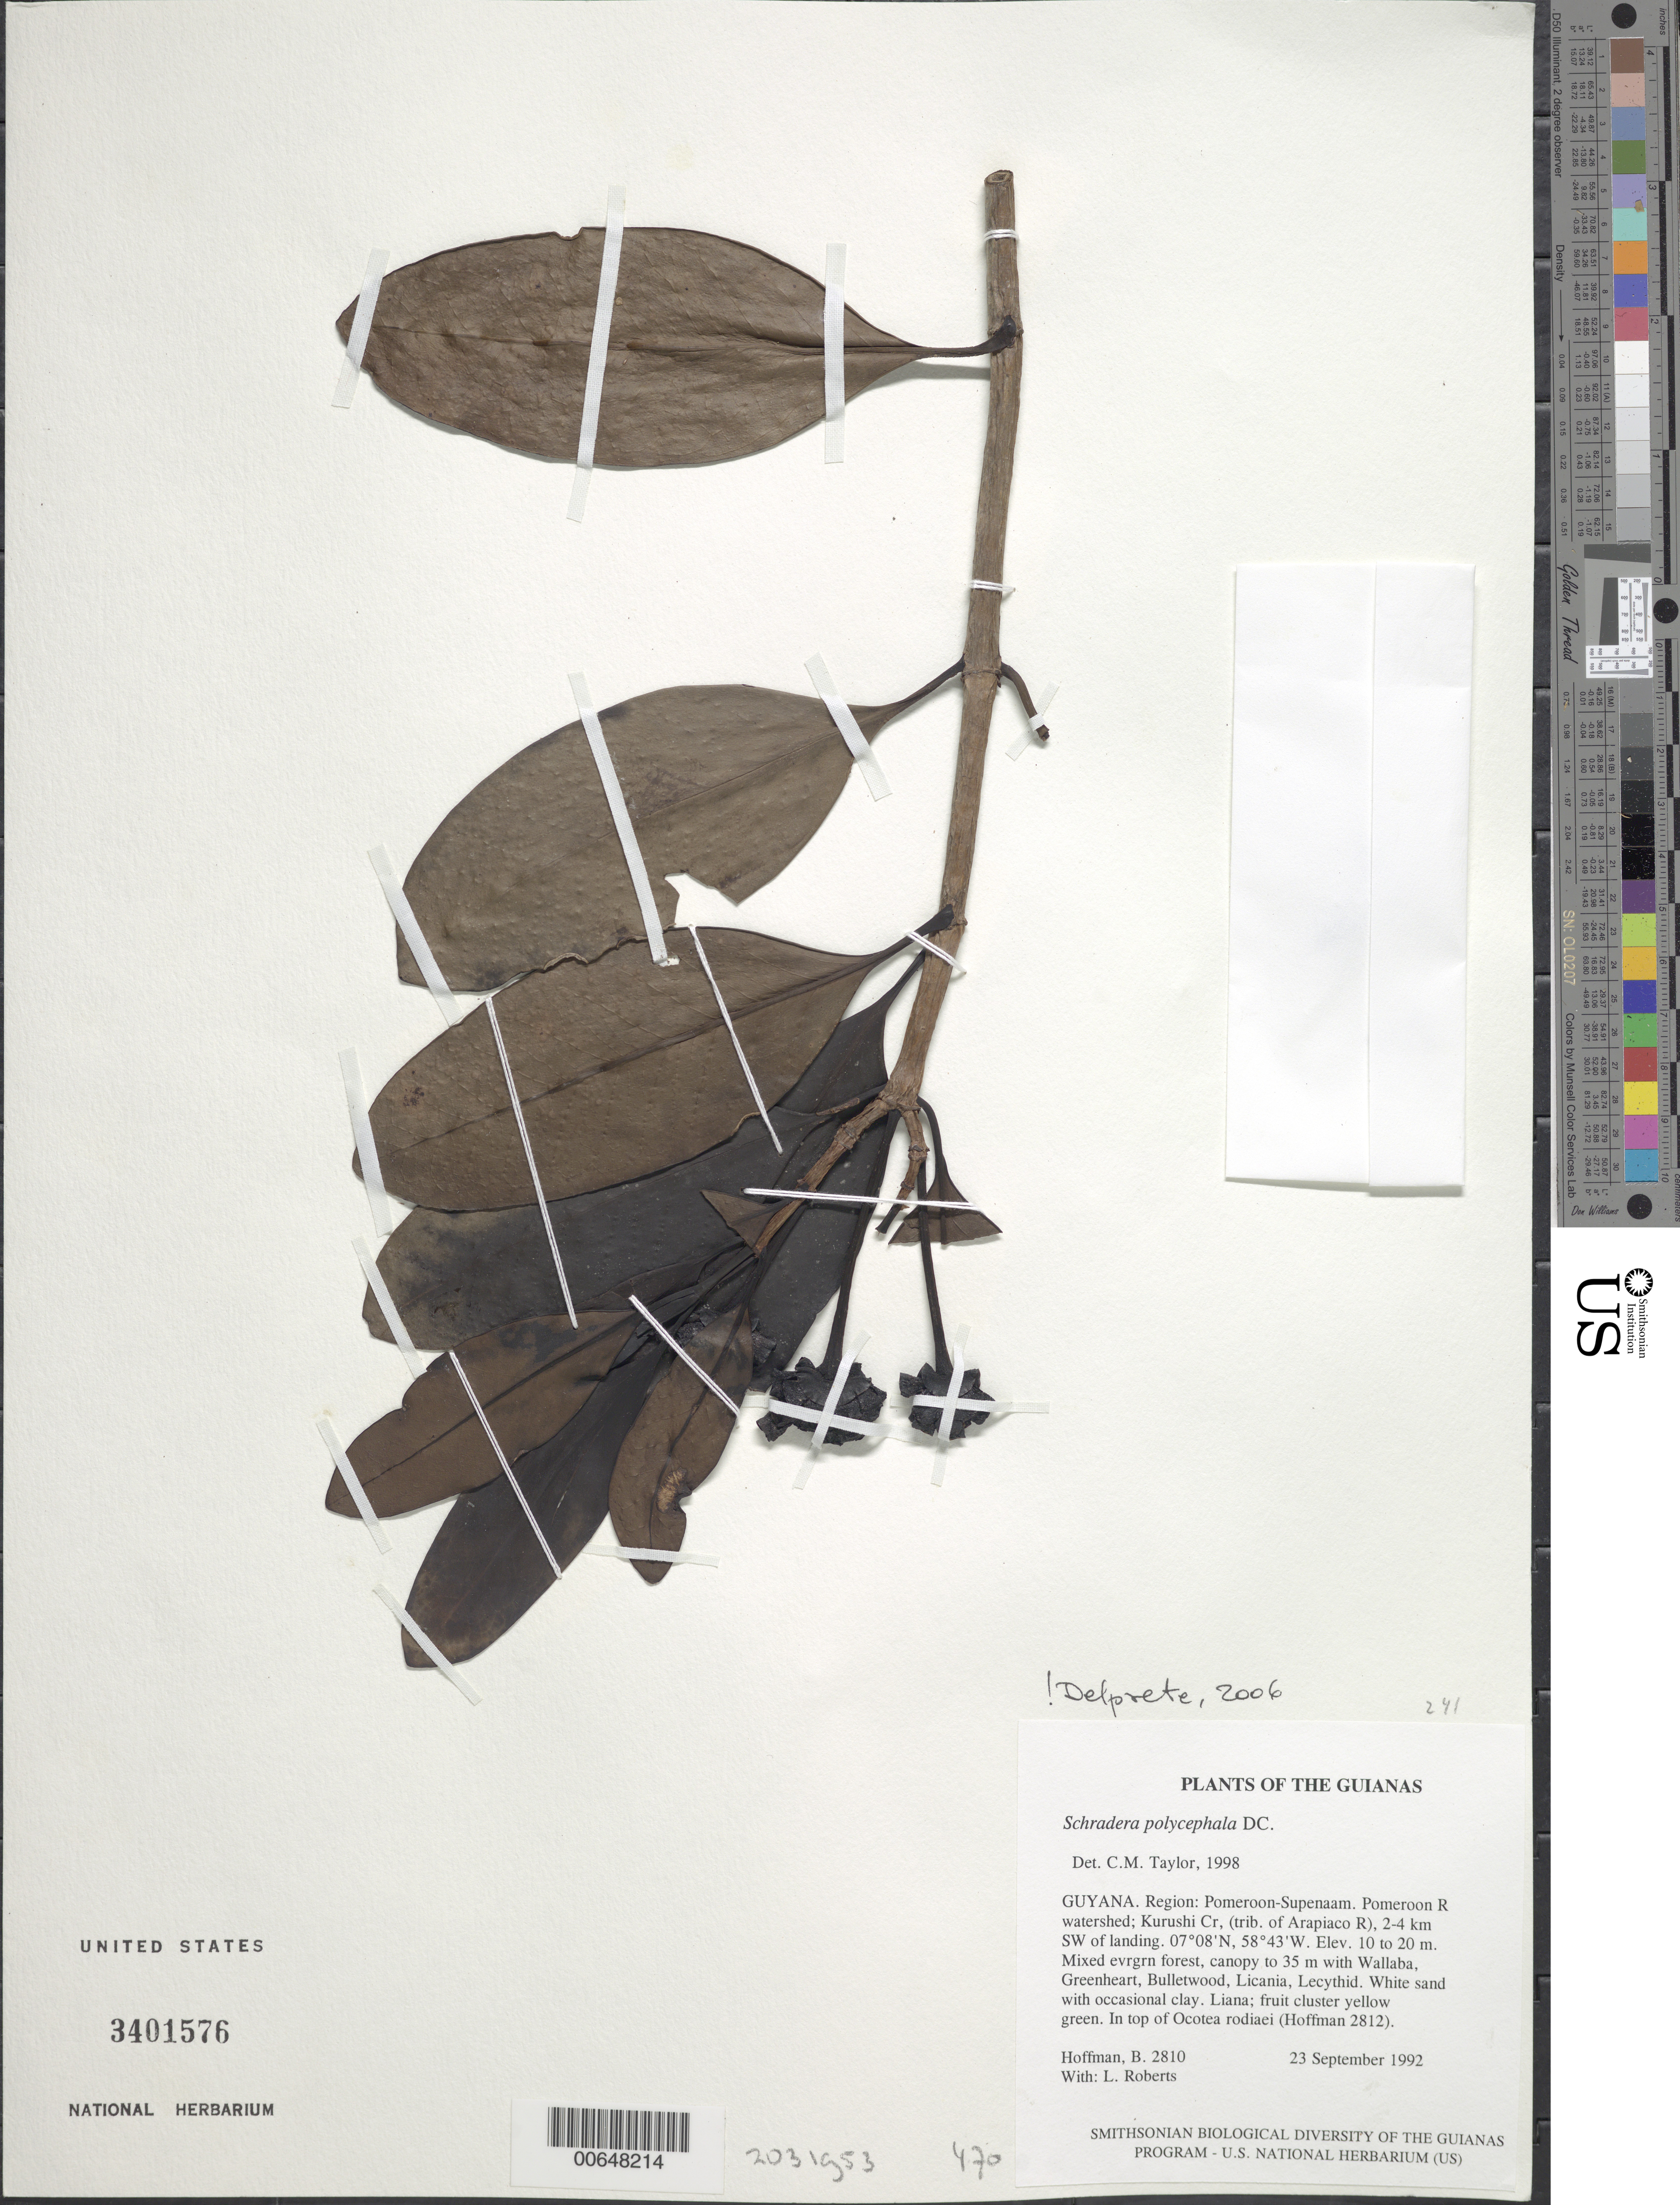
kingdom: Plantae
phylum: Tracheophyta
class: Magnoliopsida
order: Gentianales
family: Rubiaceae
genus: Schradera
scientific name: Schradera polycephala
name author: DC.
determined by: Delprete, P. G., Herb. de Guyane Cay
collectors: B. Hoffman & L. Roberts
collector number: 2810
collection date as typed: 23 September 1992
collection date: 1992-09-23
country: Guyana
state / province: Pomeroon-Supenaam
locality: Pomeroon River watershed; Kurushi Creek, (trib. of Arapiaco R), 2-4 km SW of landing along logging road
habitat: Mixed evrgrn forest, canopy to 35 m with Wallaba, Greenheart, Bulletwood, Licania, Lecythid. White sand with occasional clay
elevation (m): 10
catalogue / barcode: US 3401576